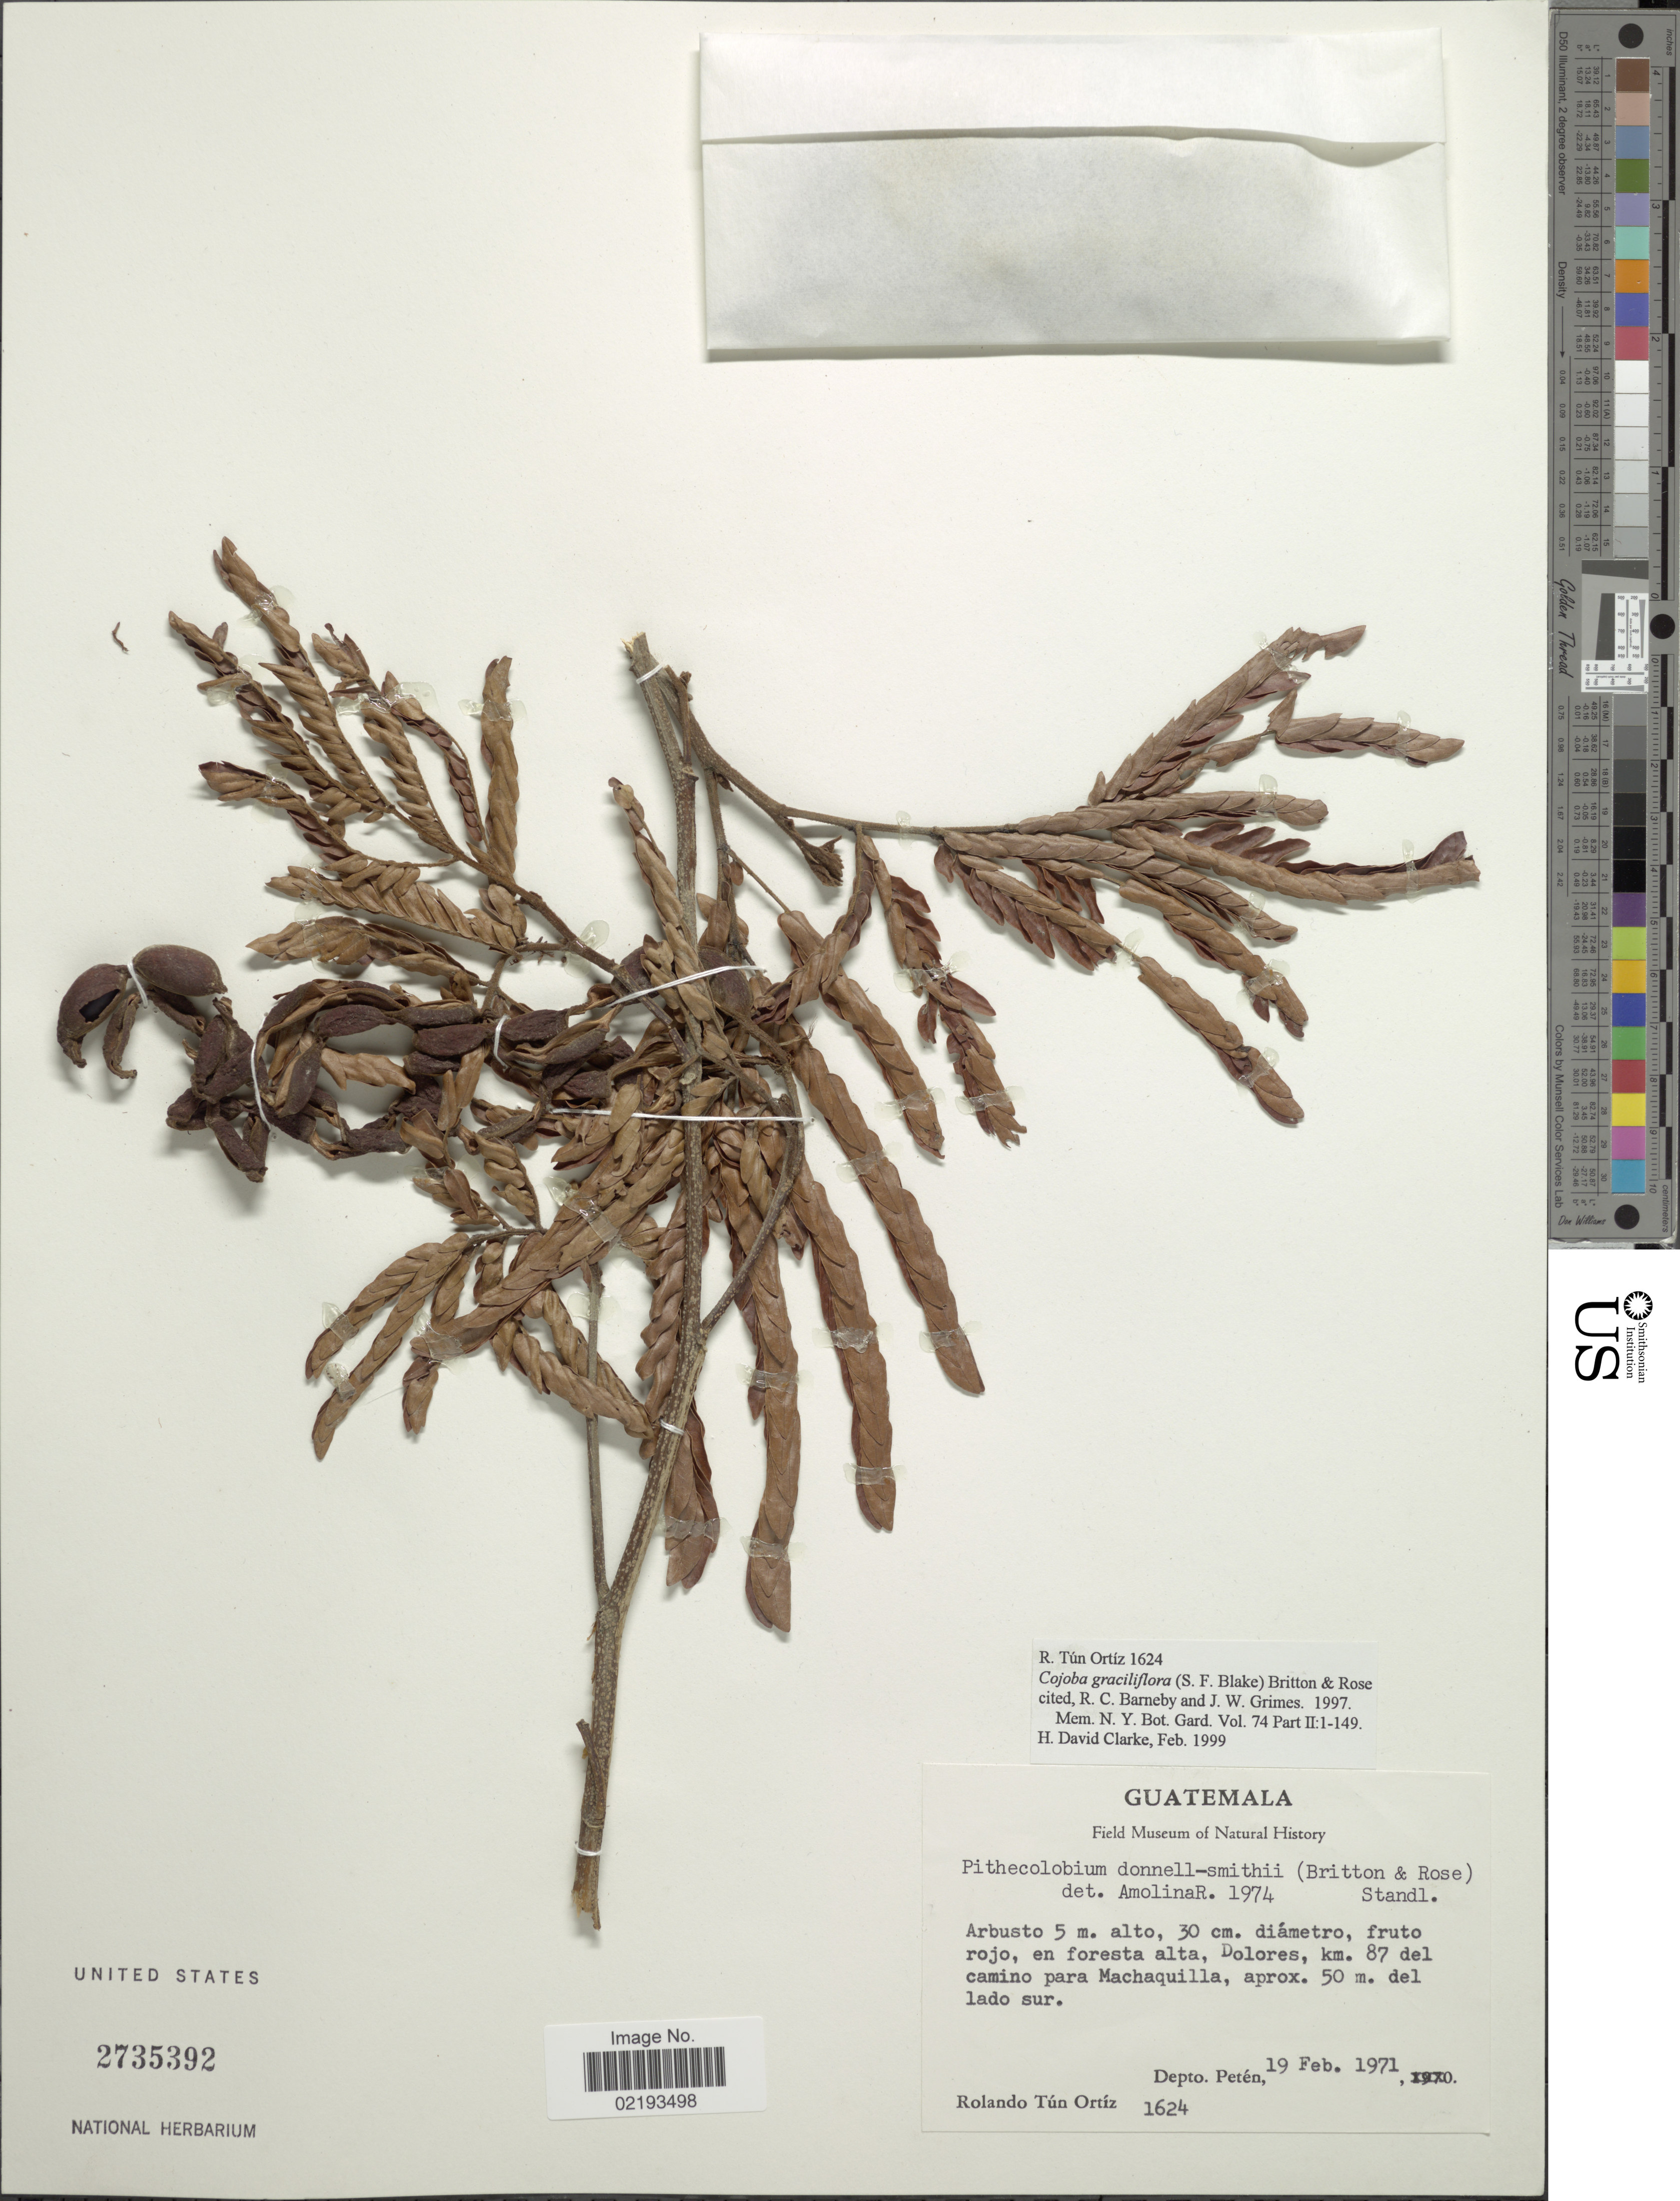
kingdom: Plantae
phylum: Tracheophyta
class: Magnoliopsida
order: Fabales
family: Fabaceae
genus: Cojoba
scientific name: Cojoba graciliflora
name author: (S.F. Blake) Britton & Rose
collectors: R. T. Ortíz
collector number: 1624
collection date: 1971-02-19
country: Guatemala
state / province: El Petén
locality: En foresta alta, Dolores, km 87 del camino para Machaquilla, aprox. 50 m del lado sur, Depto Petén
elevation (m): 5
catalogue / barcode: US 2735392